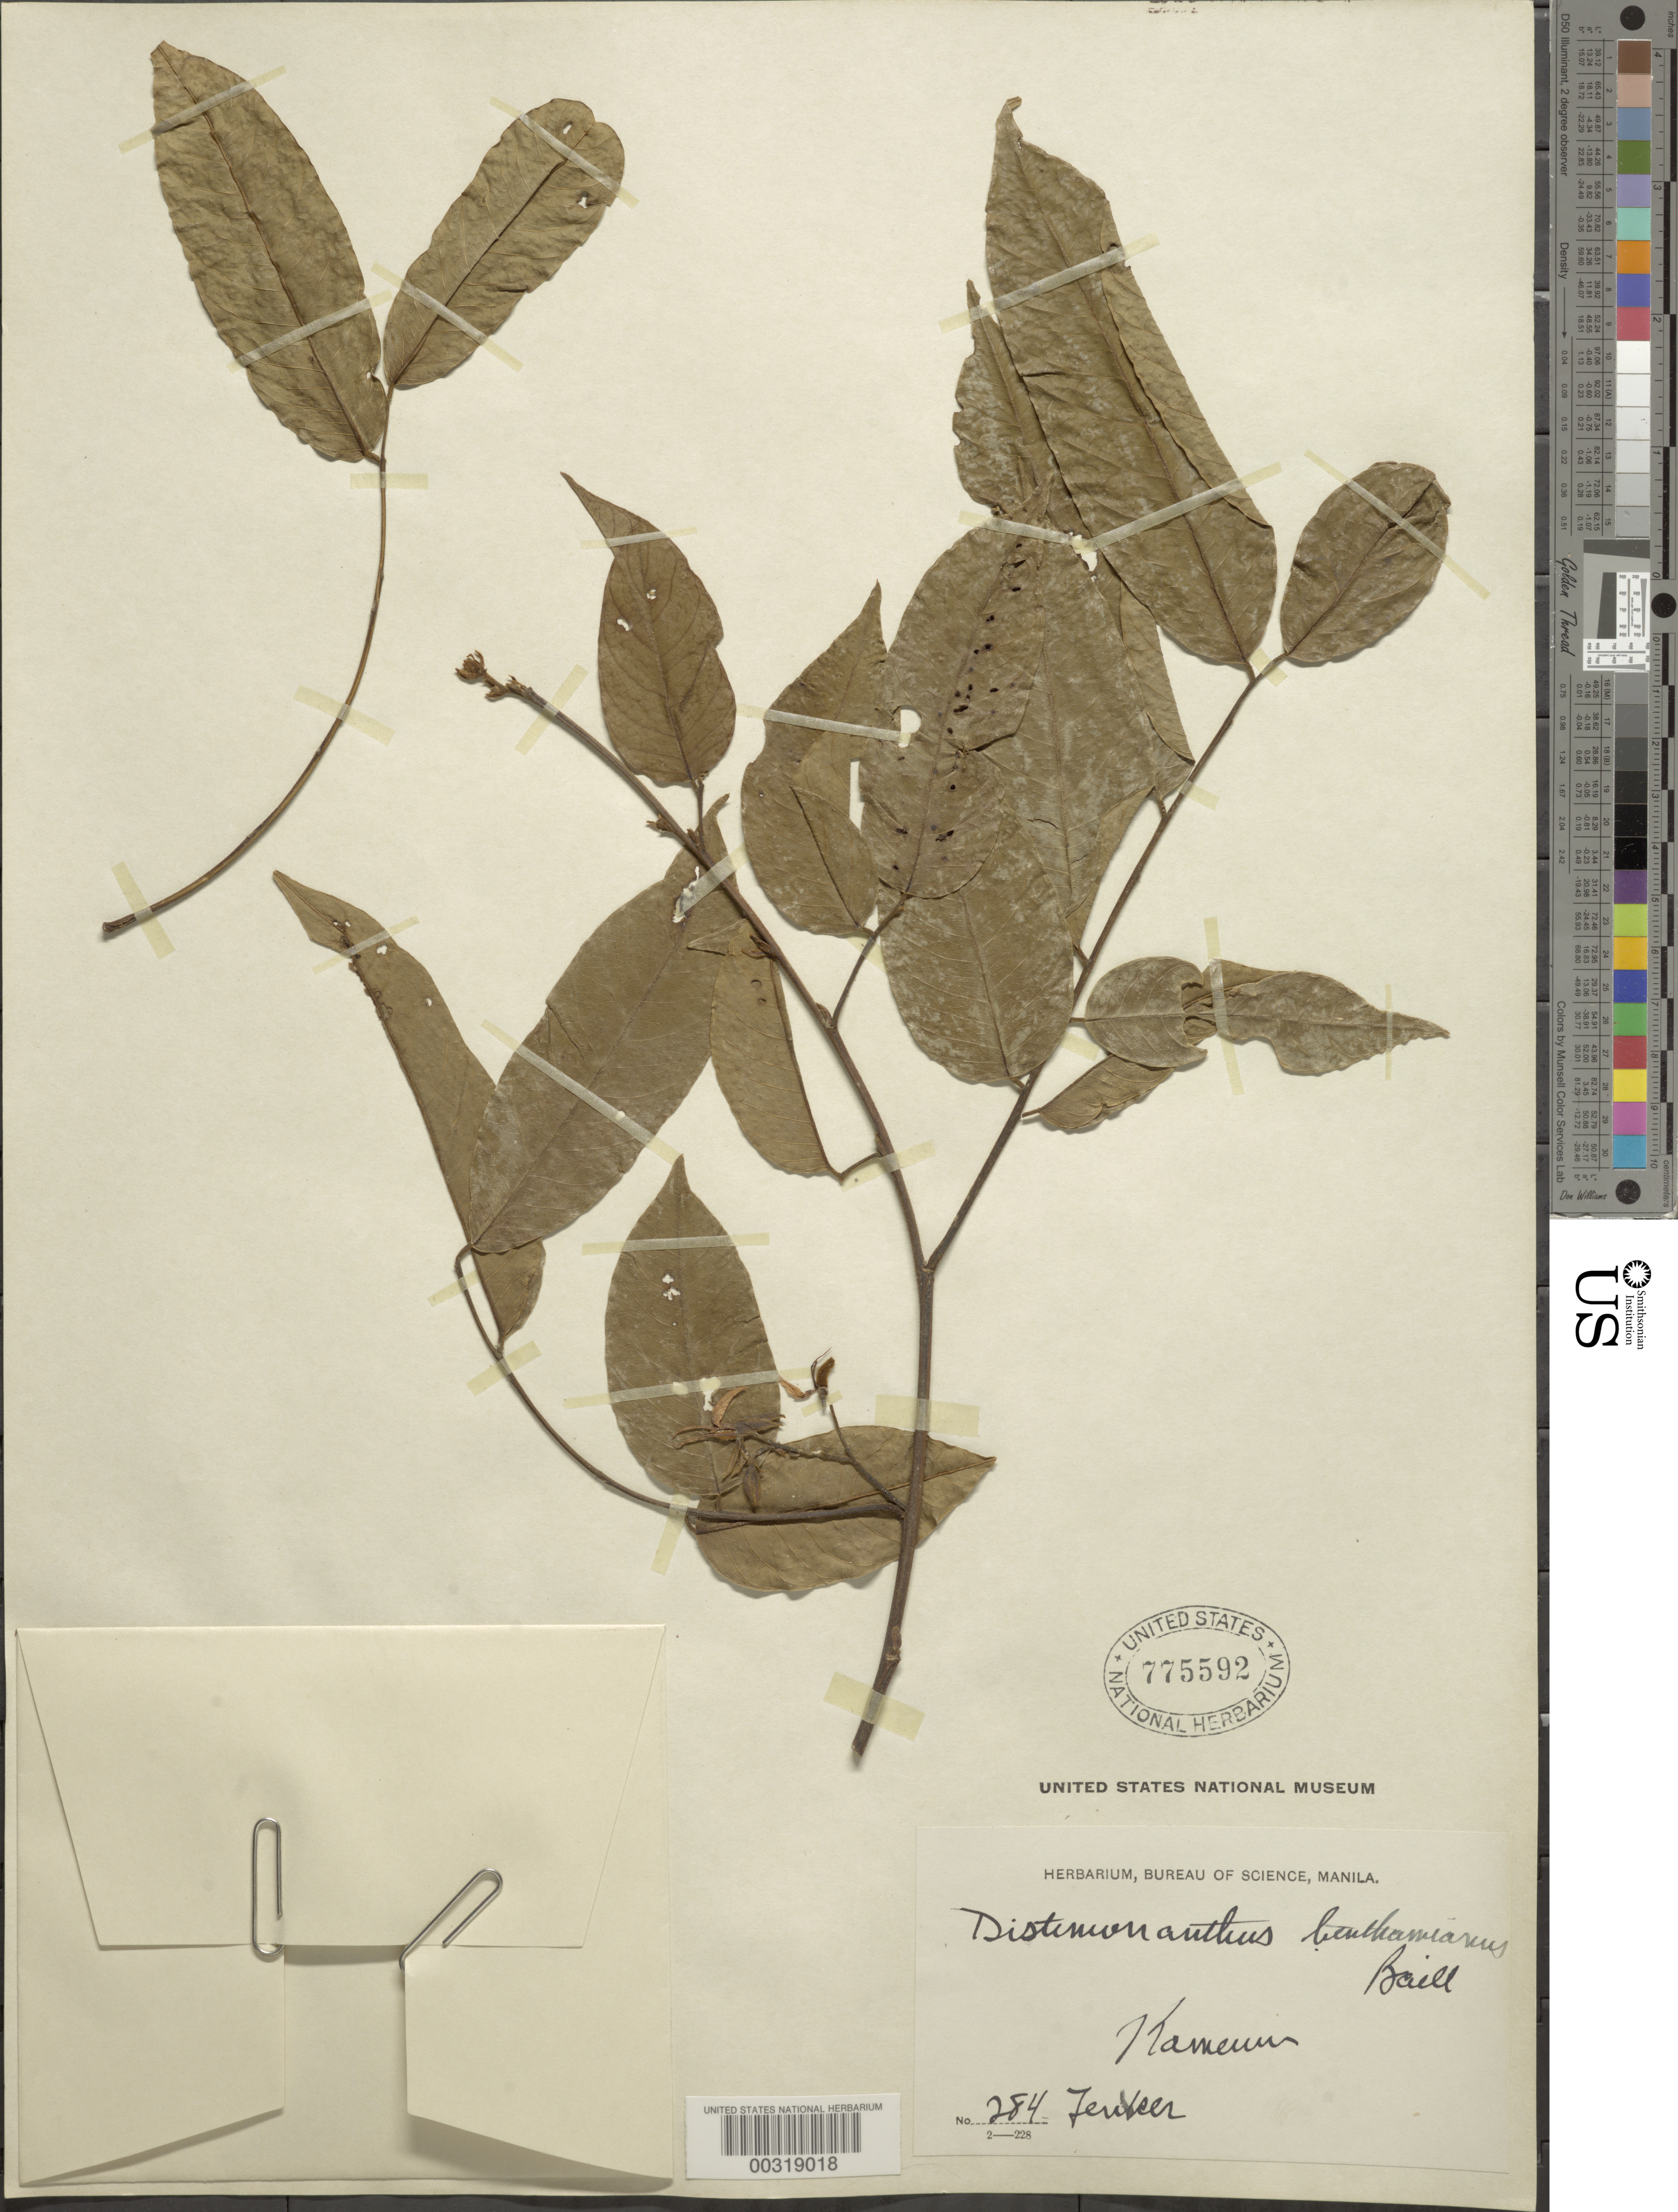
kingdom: Plantae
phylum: Tracheophyta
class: Magnoliopsida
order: Fabales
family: Fabaceae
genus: Distemonanthus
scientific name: Distemonanthus benthamianus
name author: Baill.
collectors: G. A. Zenker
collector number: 284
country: Cameroon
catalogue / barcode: US 775592